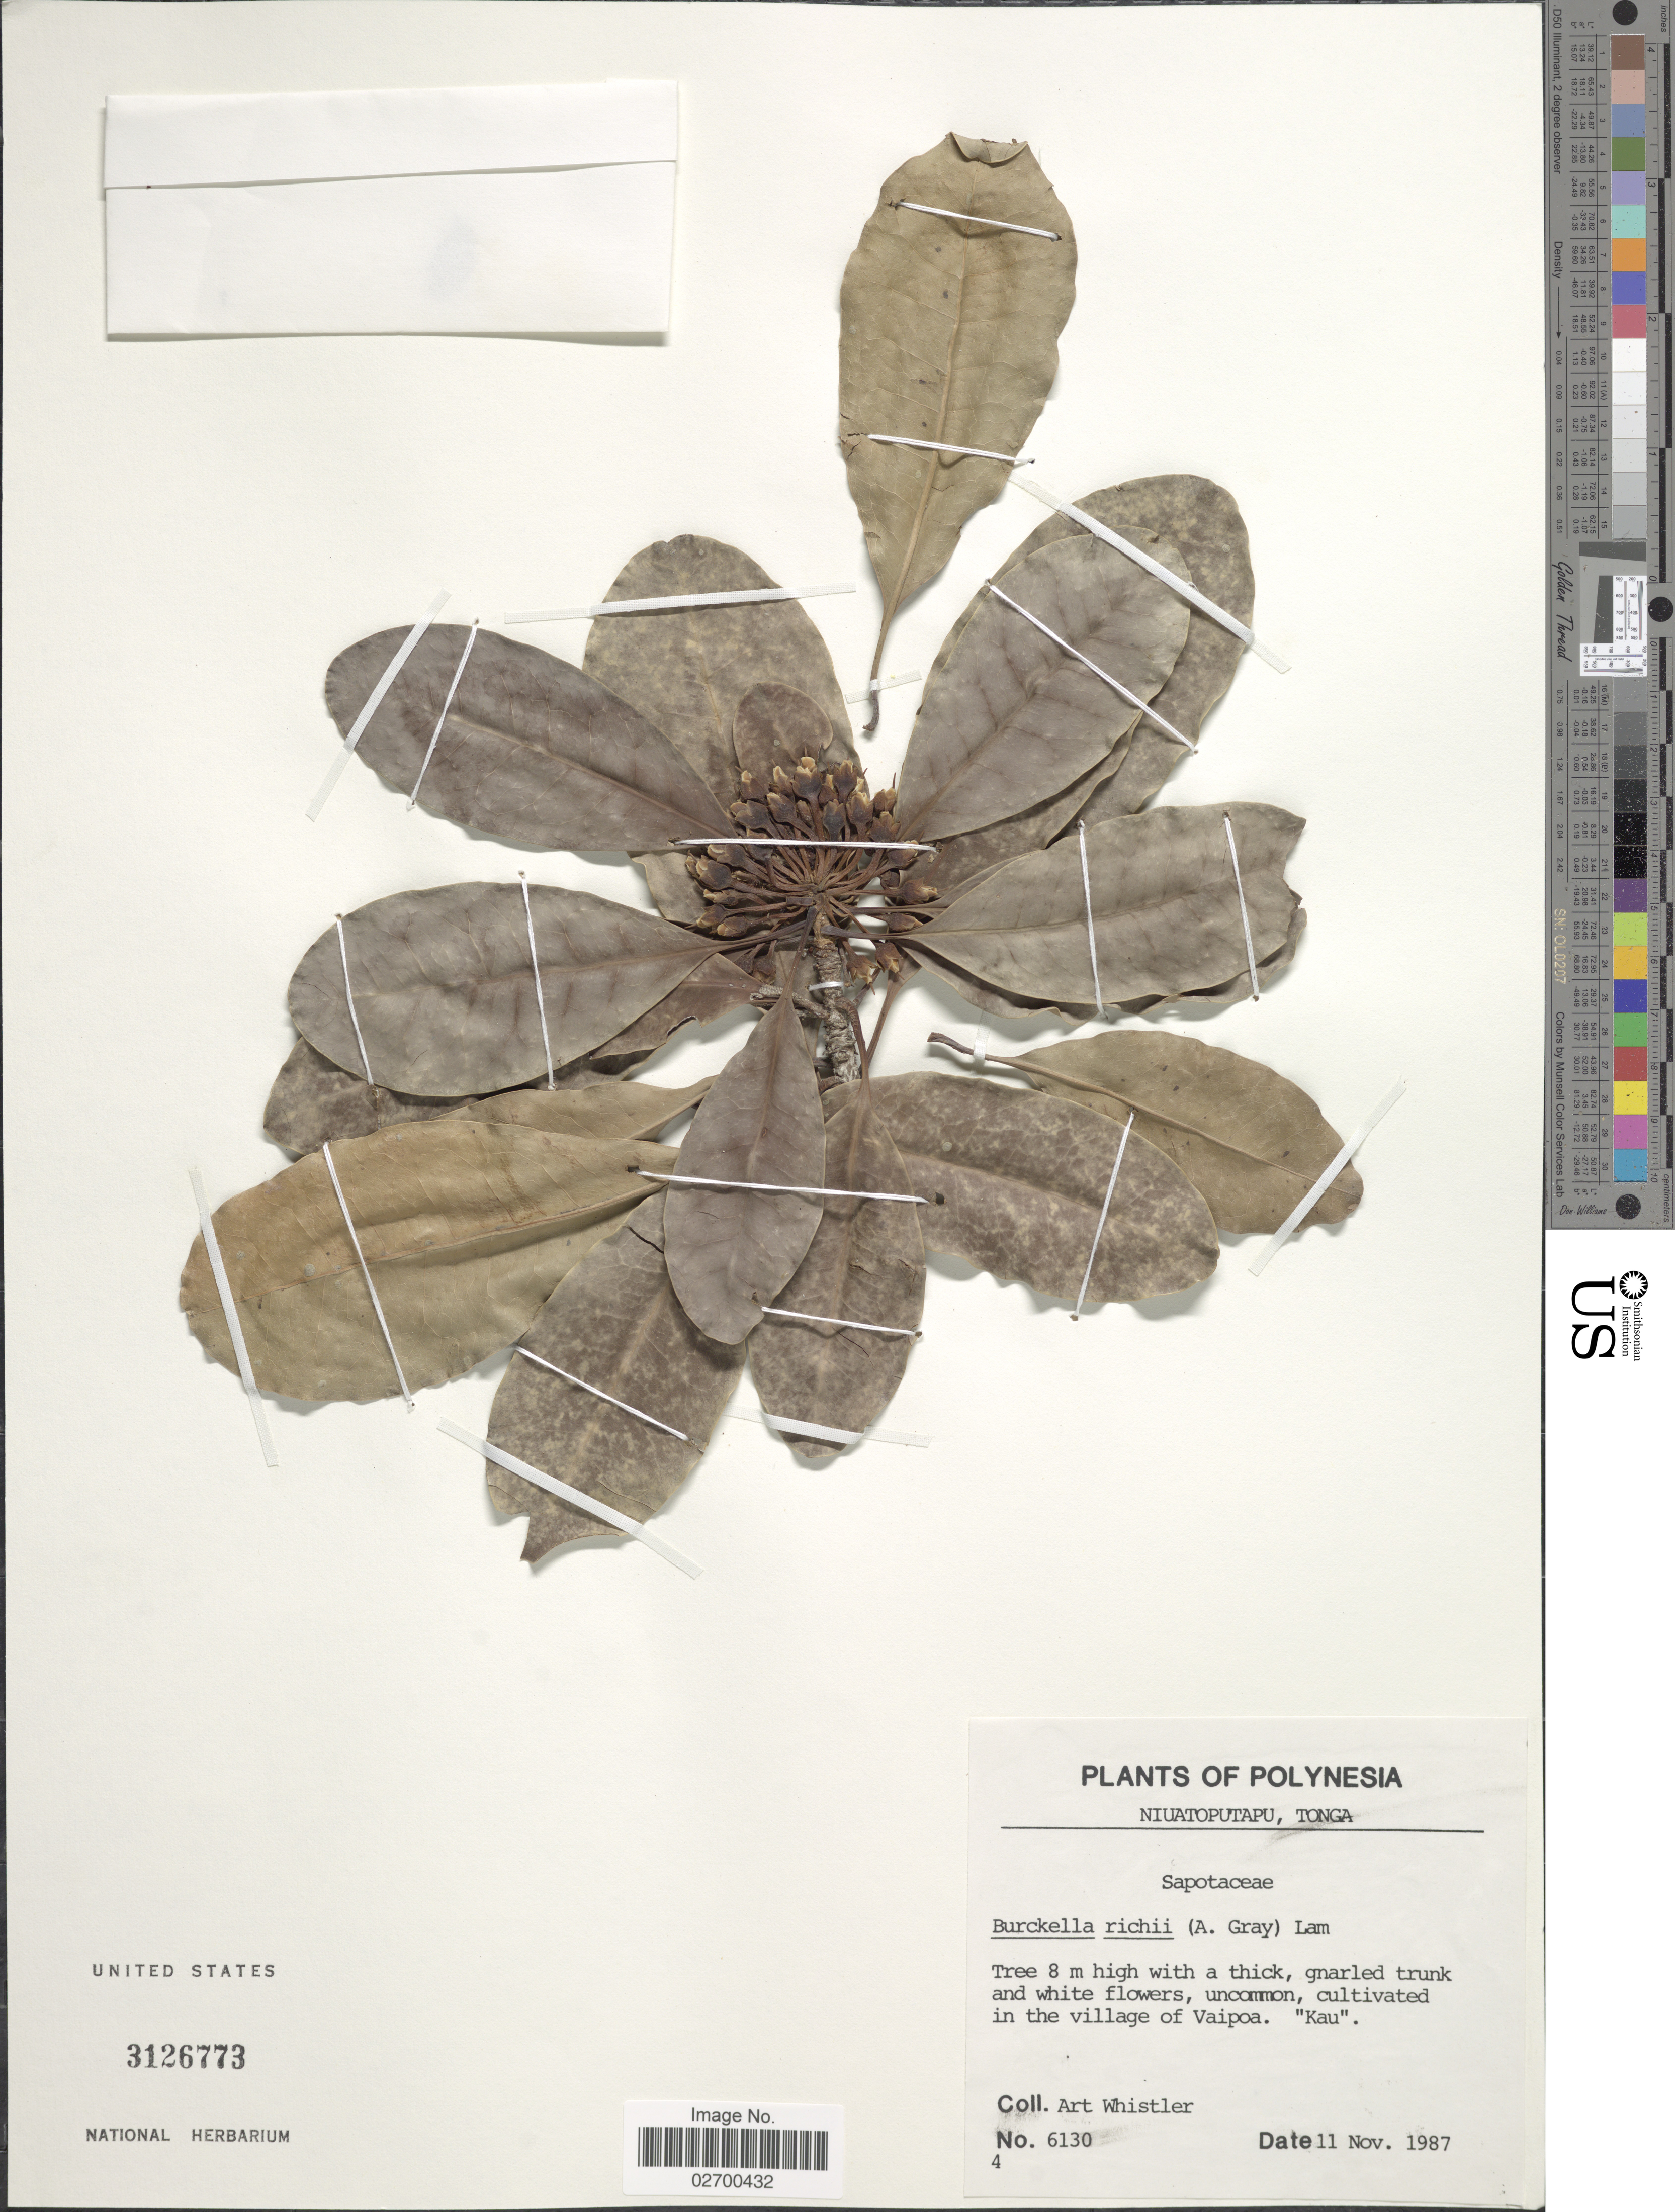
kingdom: Plantae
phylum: Tracheophyta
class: Magnoliopsida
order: Ericales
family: Sapotaceae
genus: Burckella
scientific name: Burckella richii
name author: (A. Gray) H.J. Lam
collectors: A. Whistler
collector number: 6130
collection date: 1987-11-11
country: Tonga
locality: Niuatoputapu. Cultivated in the village of Vaipoa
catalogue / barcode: US 3126773